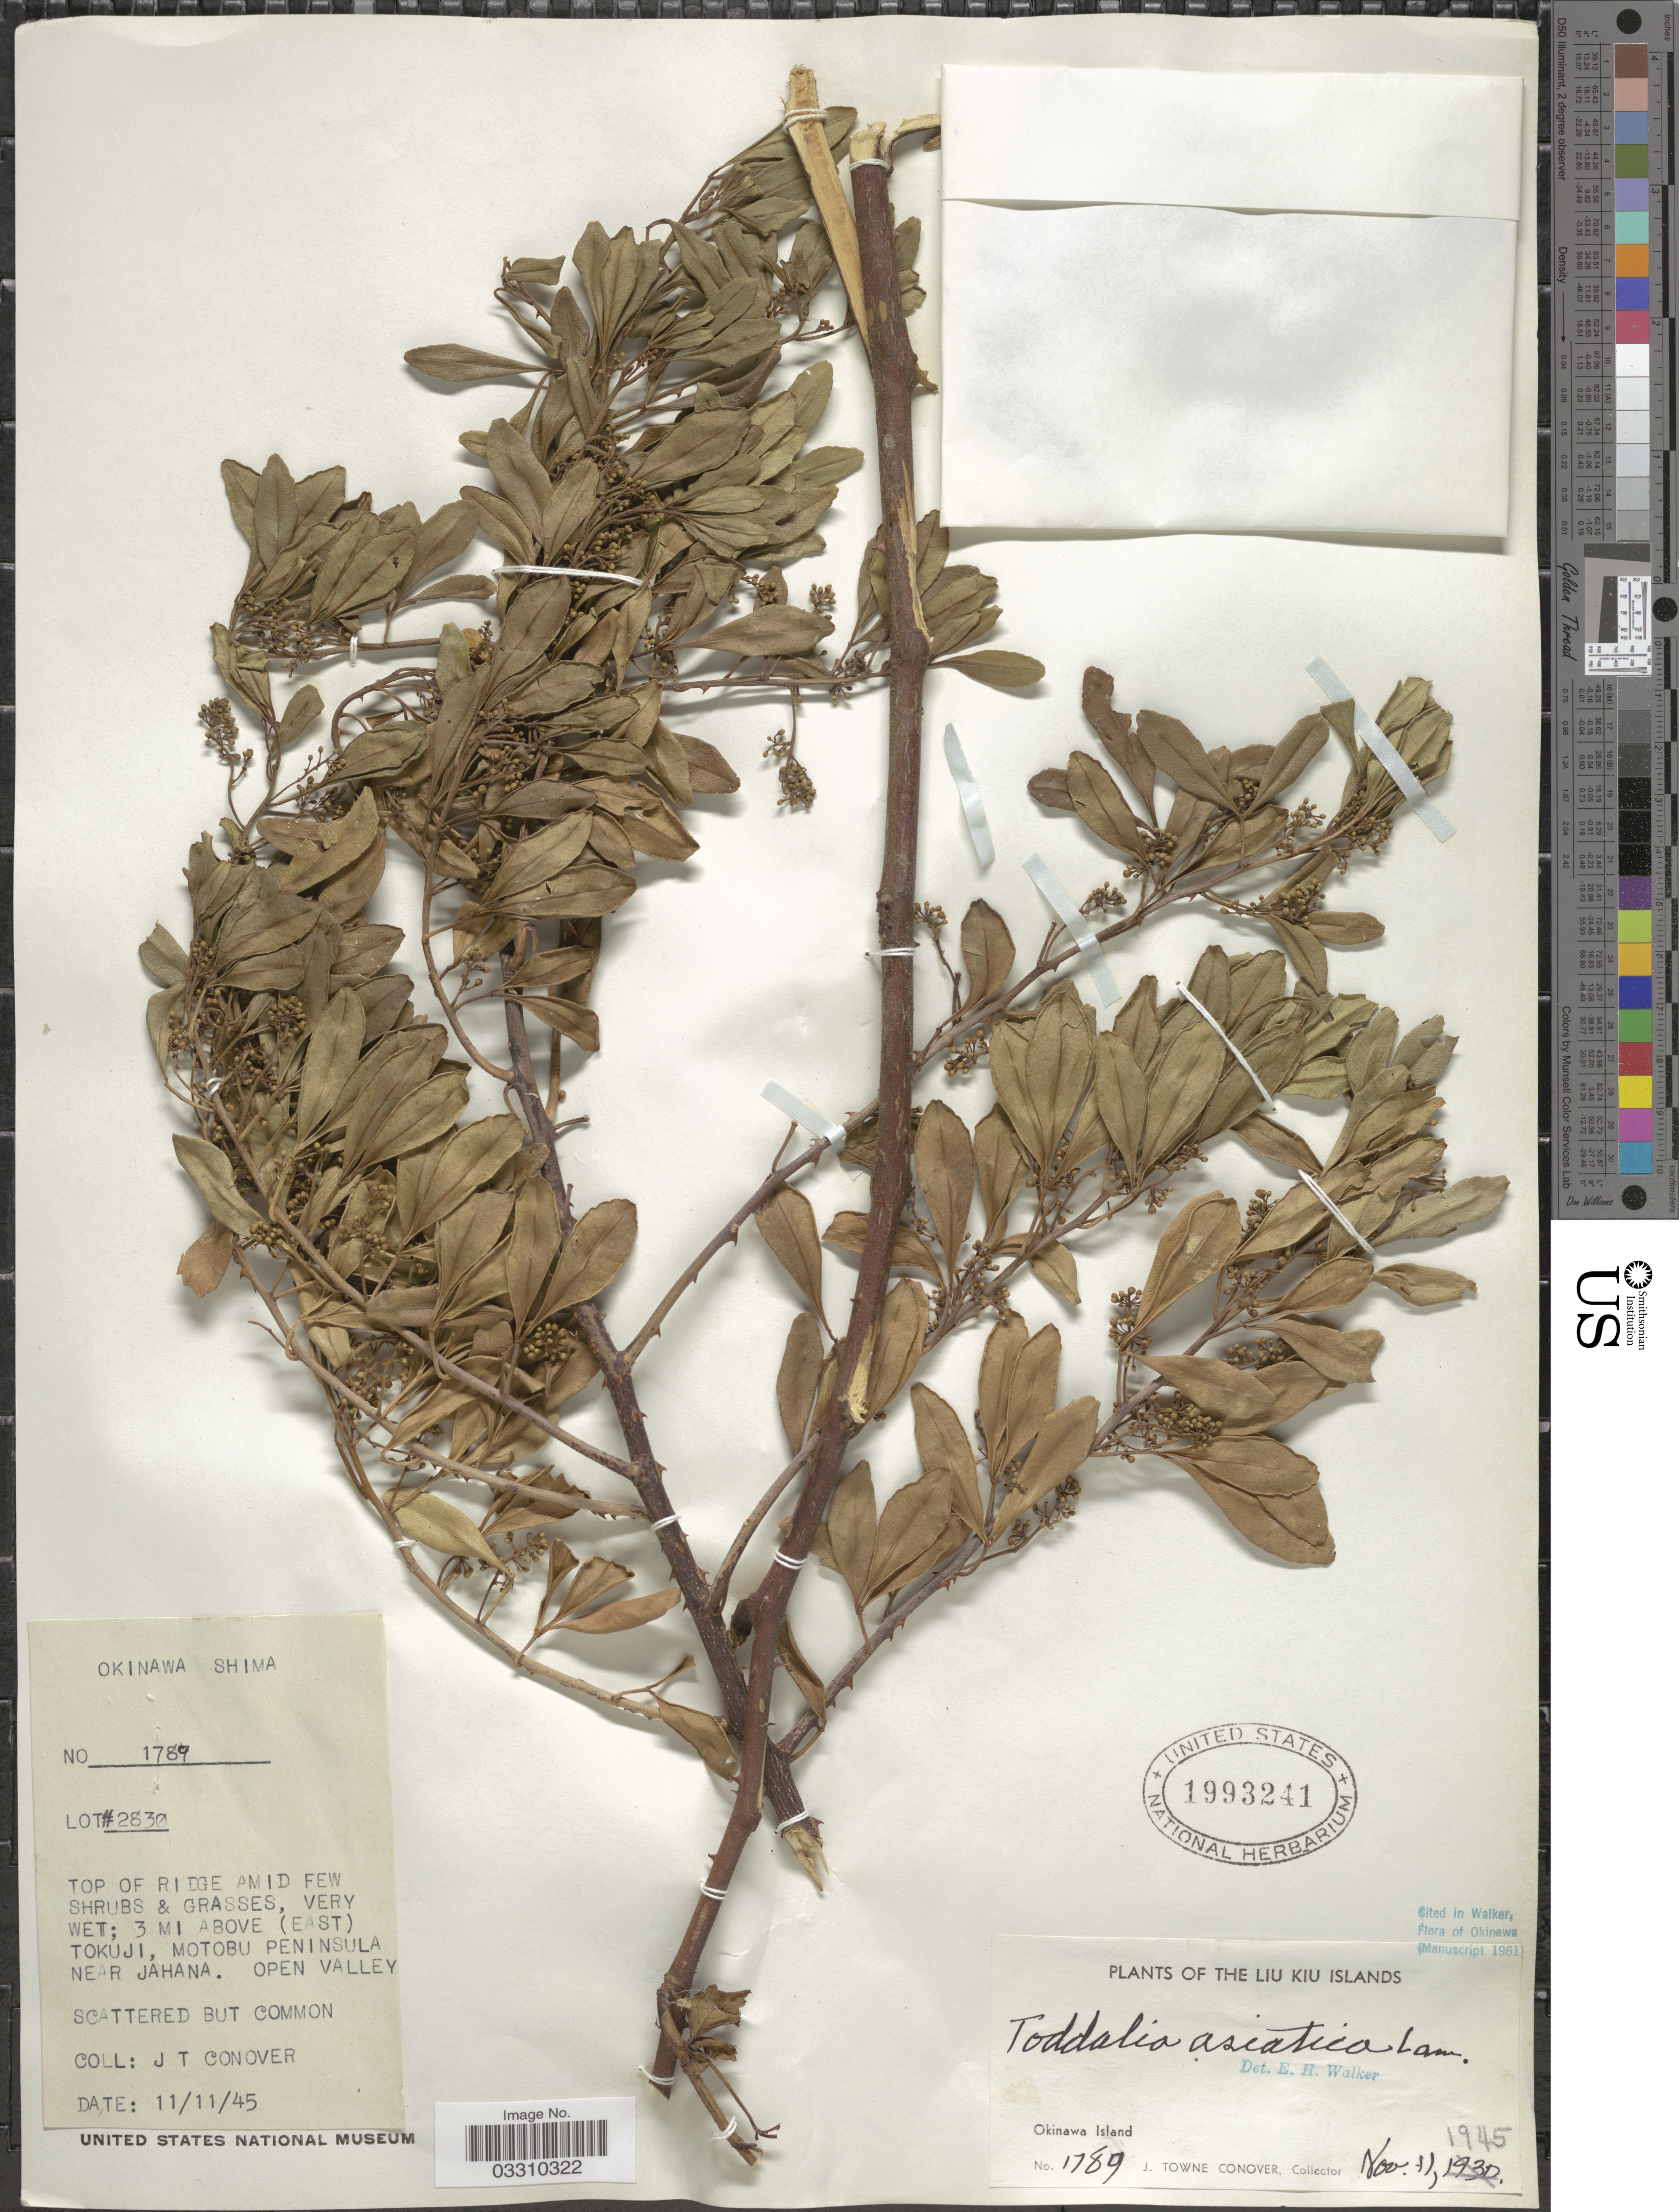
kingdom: Plantae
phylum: Tracheophyta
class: Magnoliopsida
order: Sapindales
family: Rutaceae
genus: Zanthoxylum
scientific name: Zanthoxylum asiaticum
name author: (L.) Appelhans et al.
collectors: J. T. Conover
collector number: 1789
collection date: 1945-11-11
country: Japan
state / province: Okinawa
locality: The Liu Kiu Islands. Okinawa Island. Okinawa Shima. 31 mi above (east) Tokuji, Motobu Peninsula near Jahana. Open valley.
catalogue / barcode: US 1993241